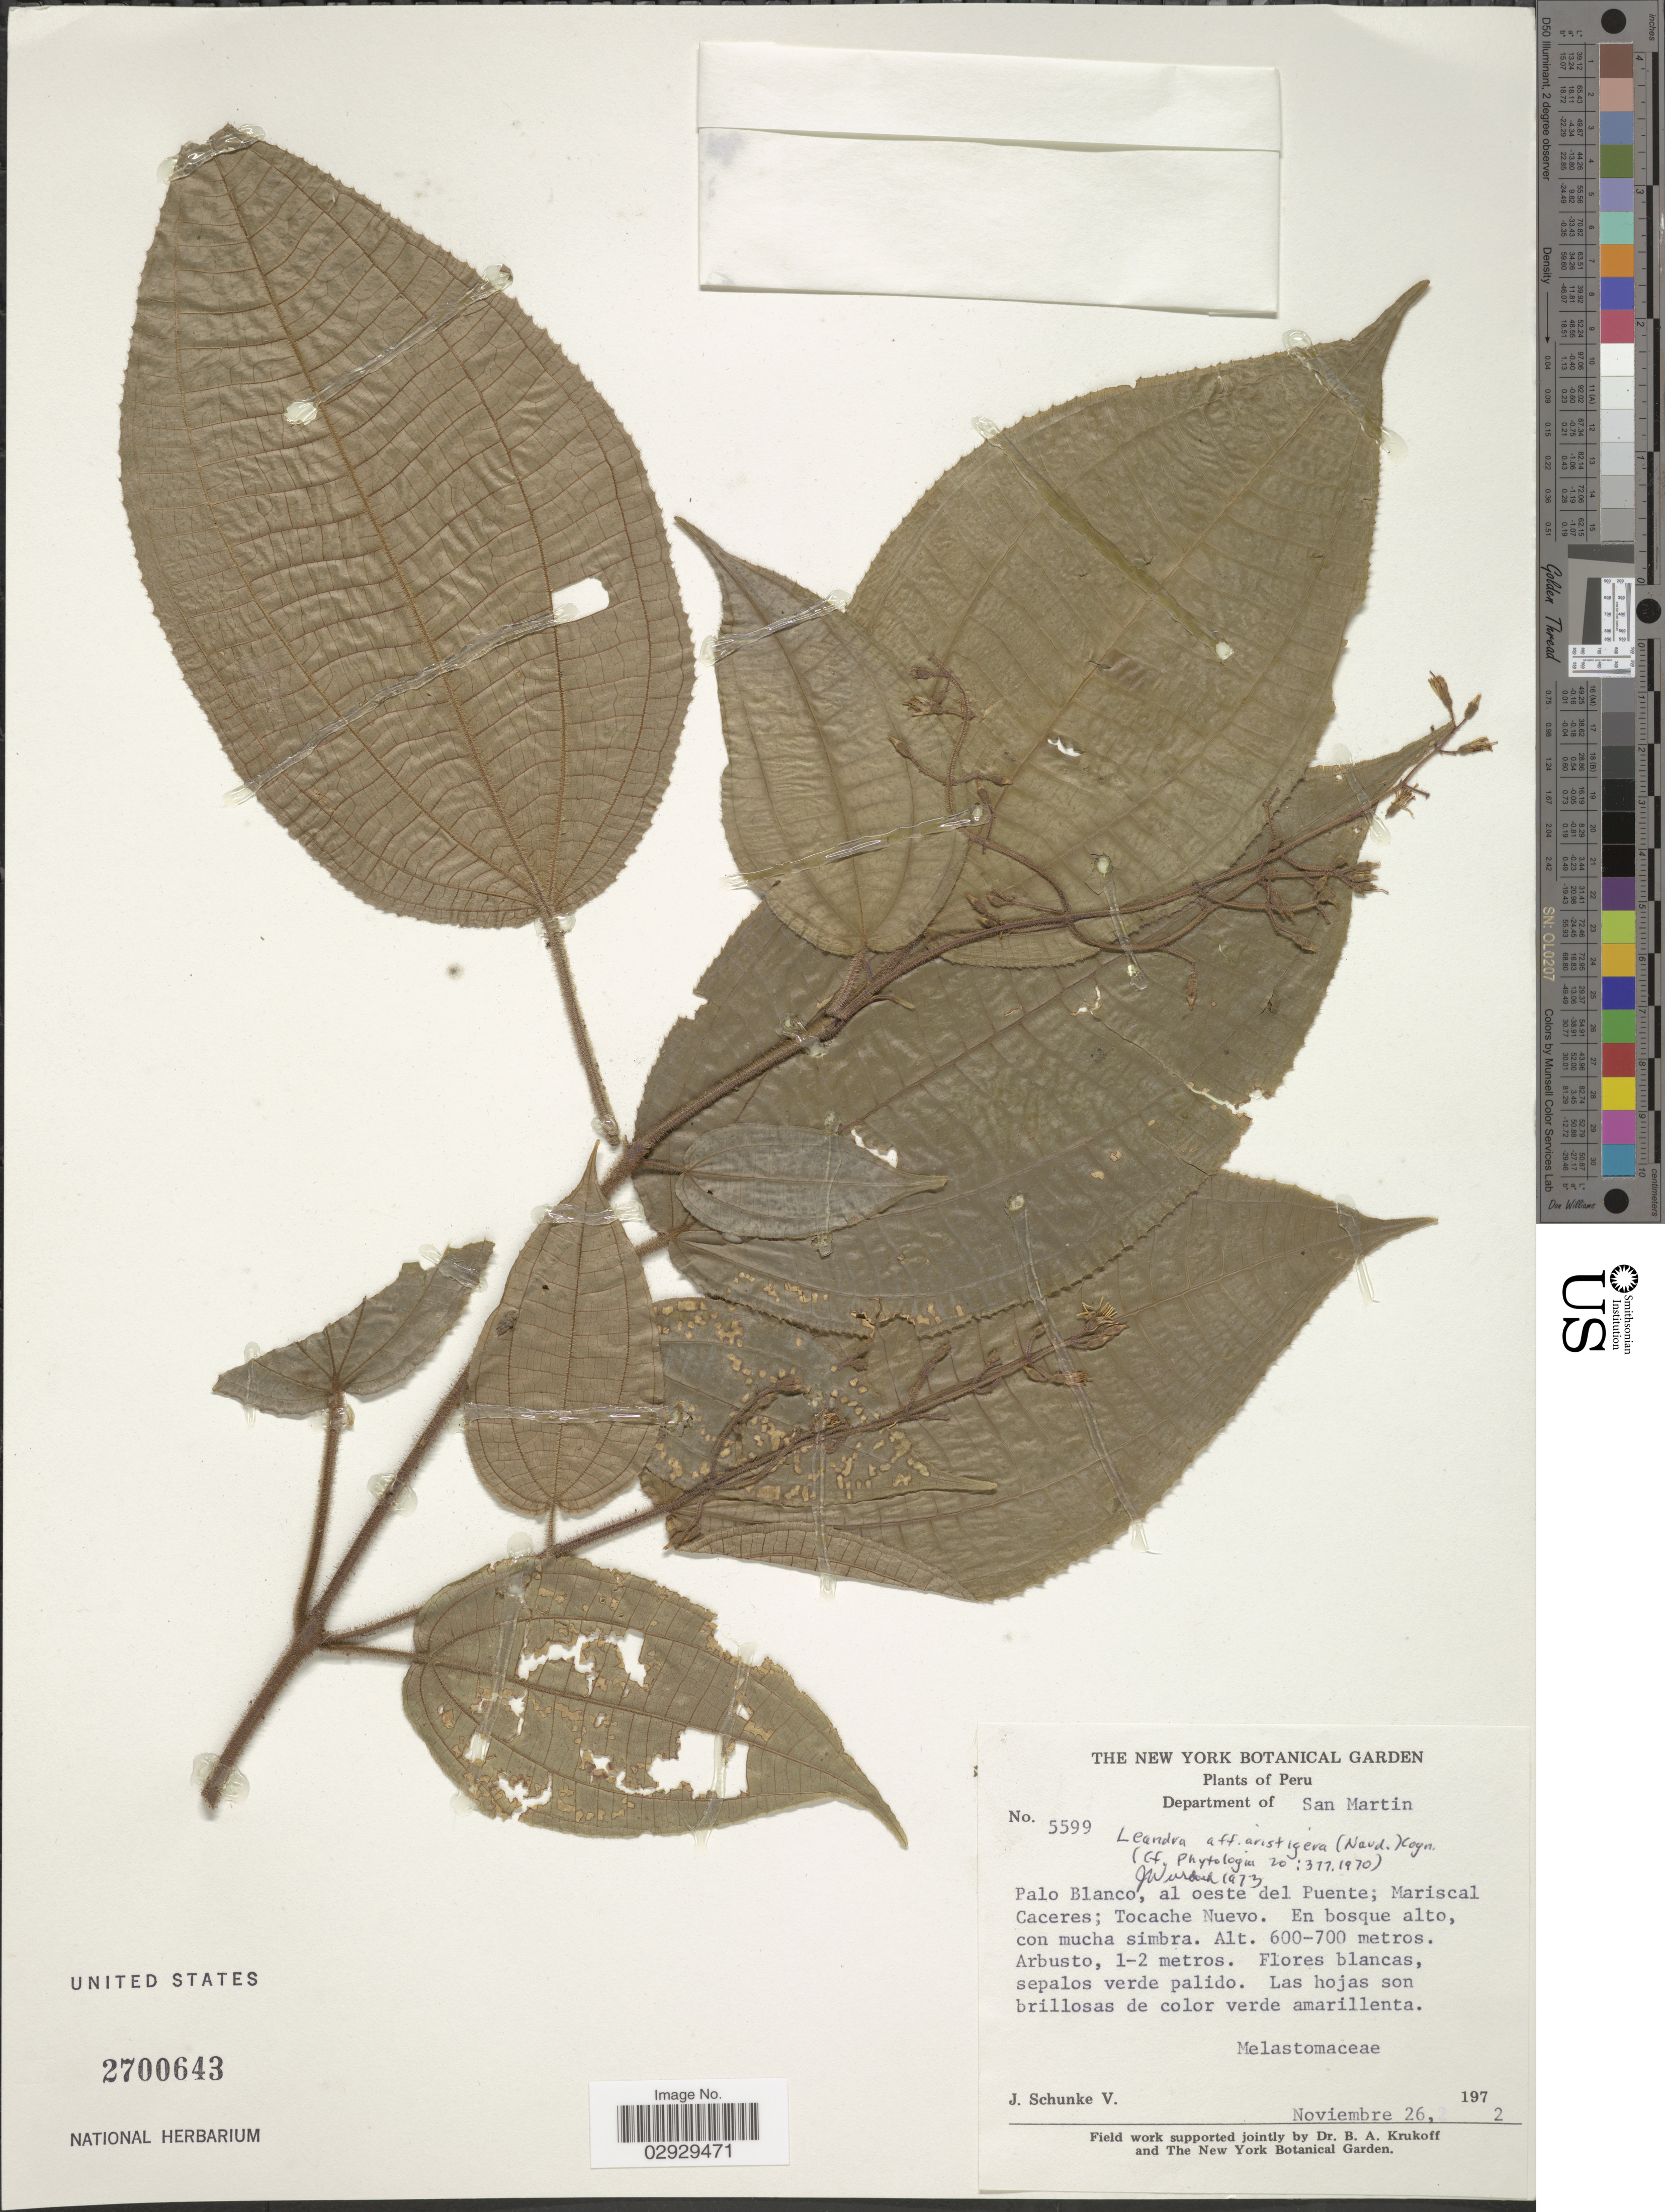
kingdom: Plantae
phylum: Tracheophyta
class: Magnoliopsida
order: Myrtales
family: Melastomataceae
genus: Leandra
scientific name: Leandra aristigera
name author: (Naudin) Cogn.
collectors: J. Schunke Vigo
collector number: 5599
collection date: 1972-11-26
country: Peru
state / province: San Martín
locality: Department of San Martin. Palo Blanco, al oeste del Puente; Mariscal Caceres; Tocache Nuevo.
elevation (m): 600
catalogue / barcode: US 2700643